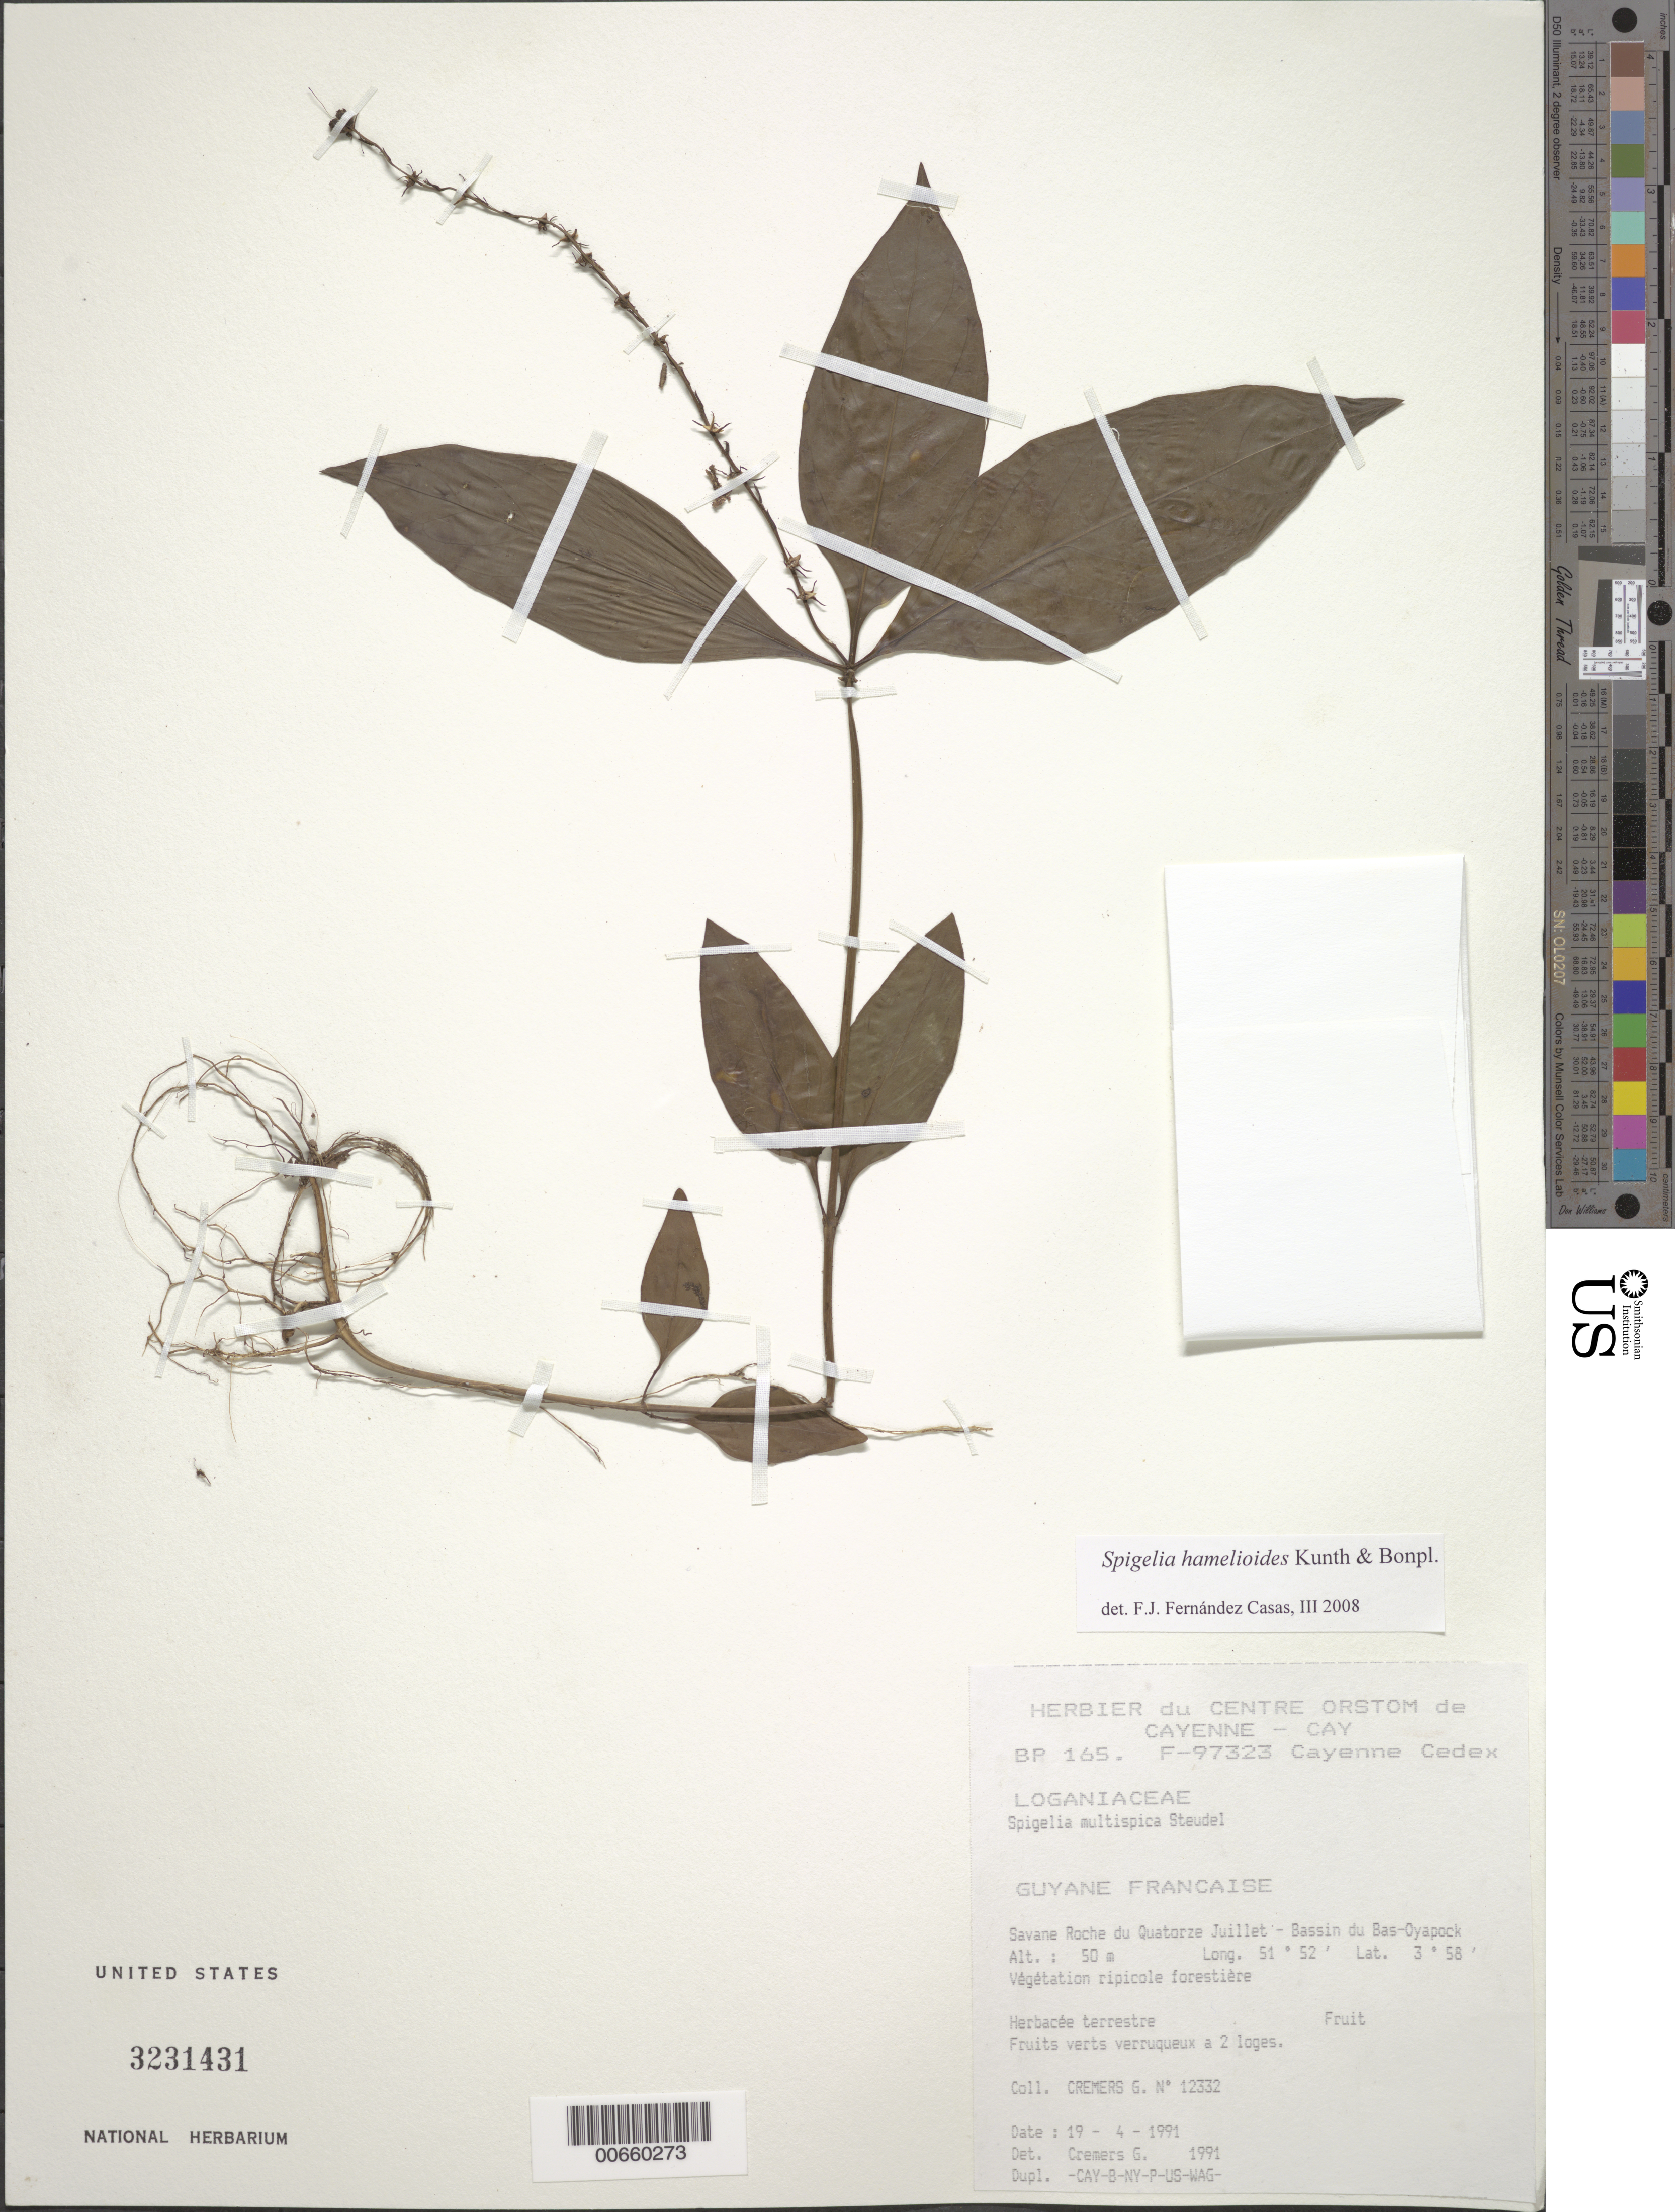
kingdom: Plantae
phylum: Tracheophyta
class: Magnoliopsida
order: Gentianales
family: Loganiaceae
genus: Spigelia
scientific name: Spigelia hamelioides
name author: Kunth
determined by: Fernández Casas, F. J.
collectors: G. Cremers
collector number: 12332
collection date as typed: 19-Apr-91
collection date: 1991-04-19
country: French Guiana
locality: Savane Roche du Quatorze Juillet, Bassin du Bas-Oyapock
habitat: Végétation ripicole forestière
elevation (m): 50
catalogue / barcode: US 3231431